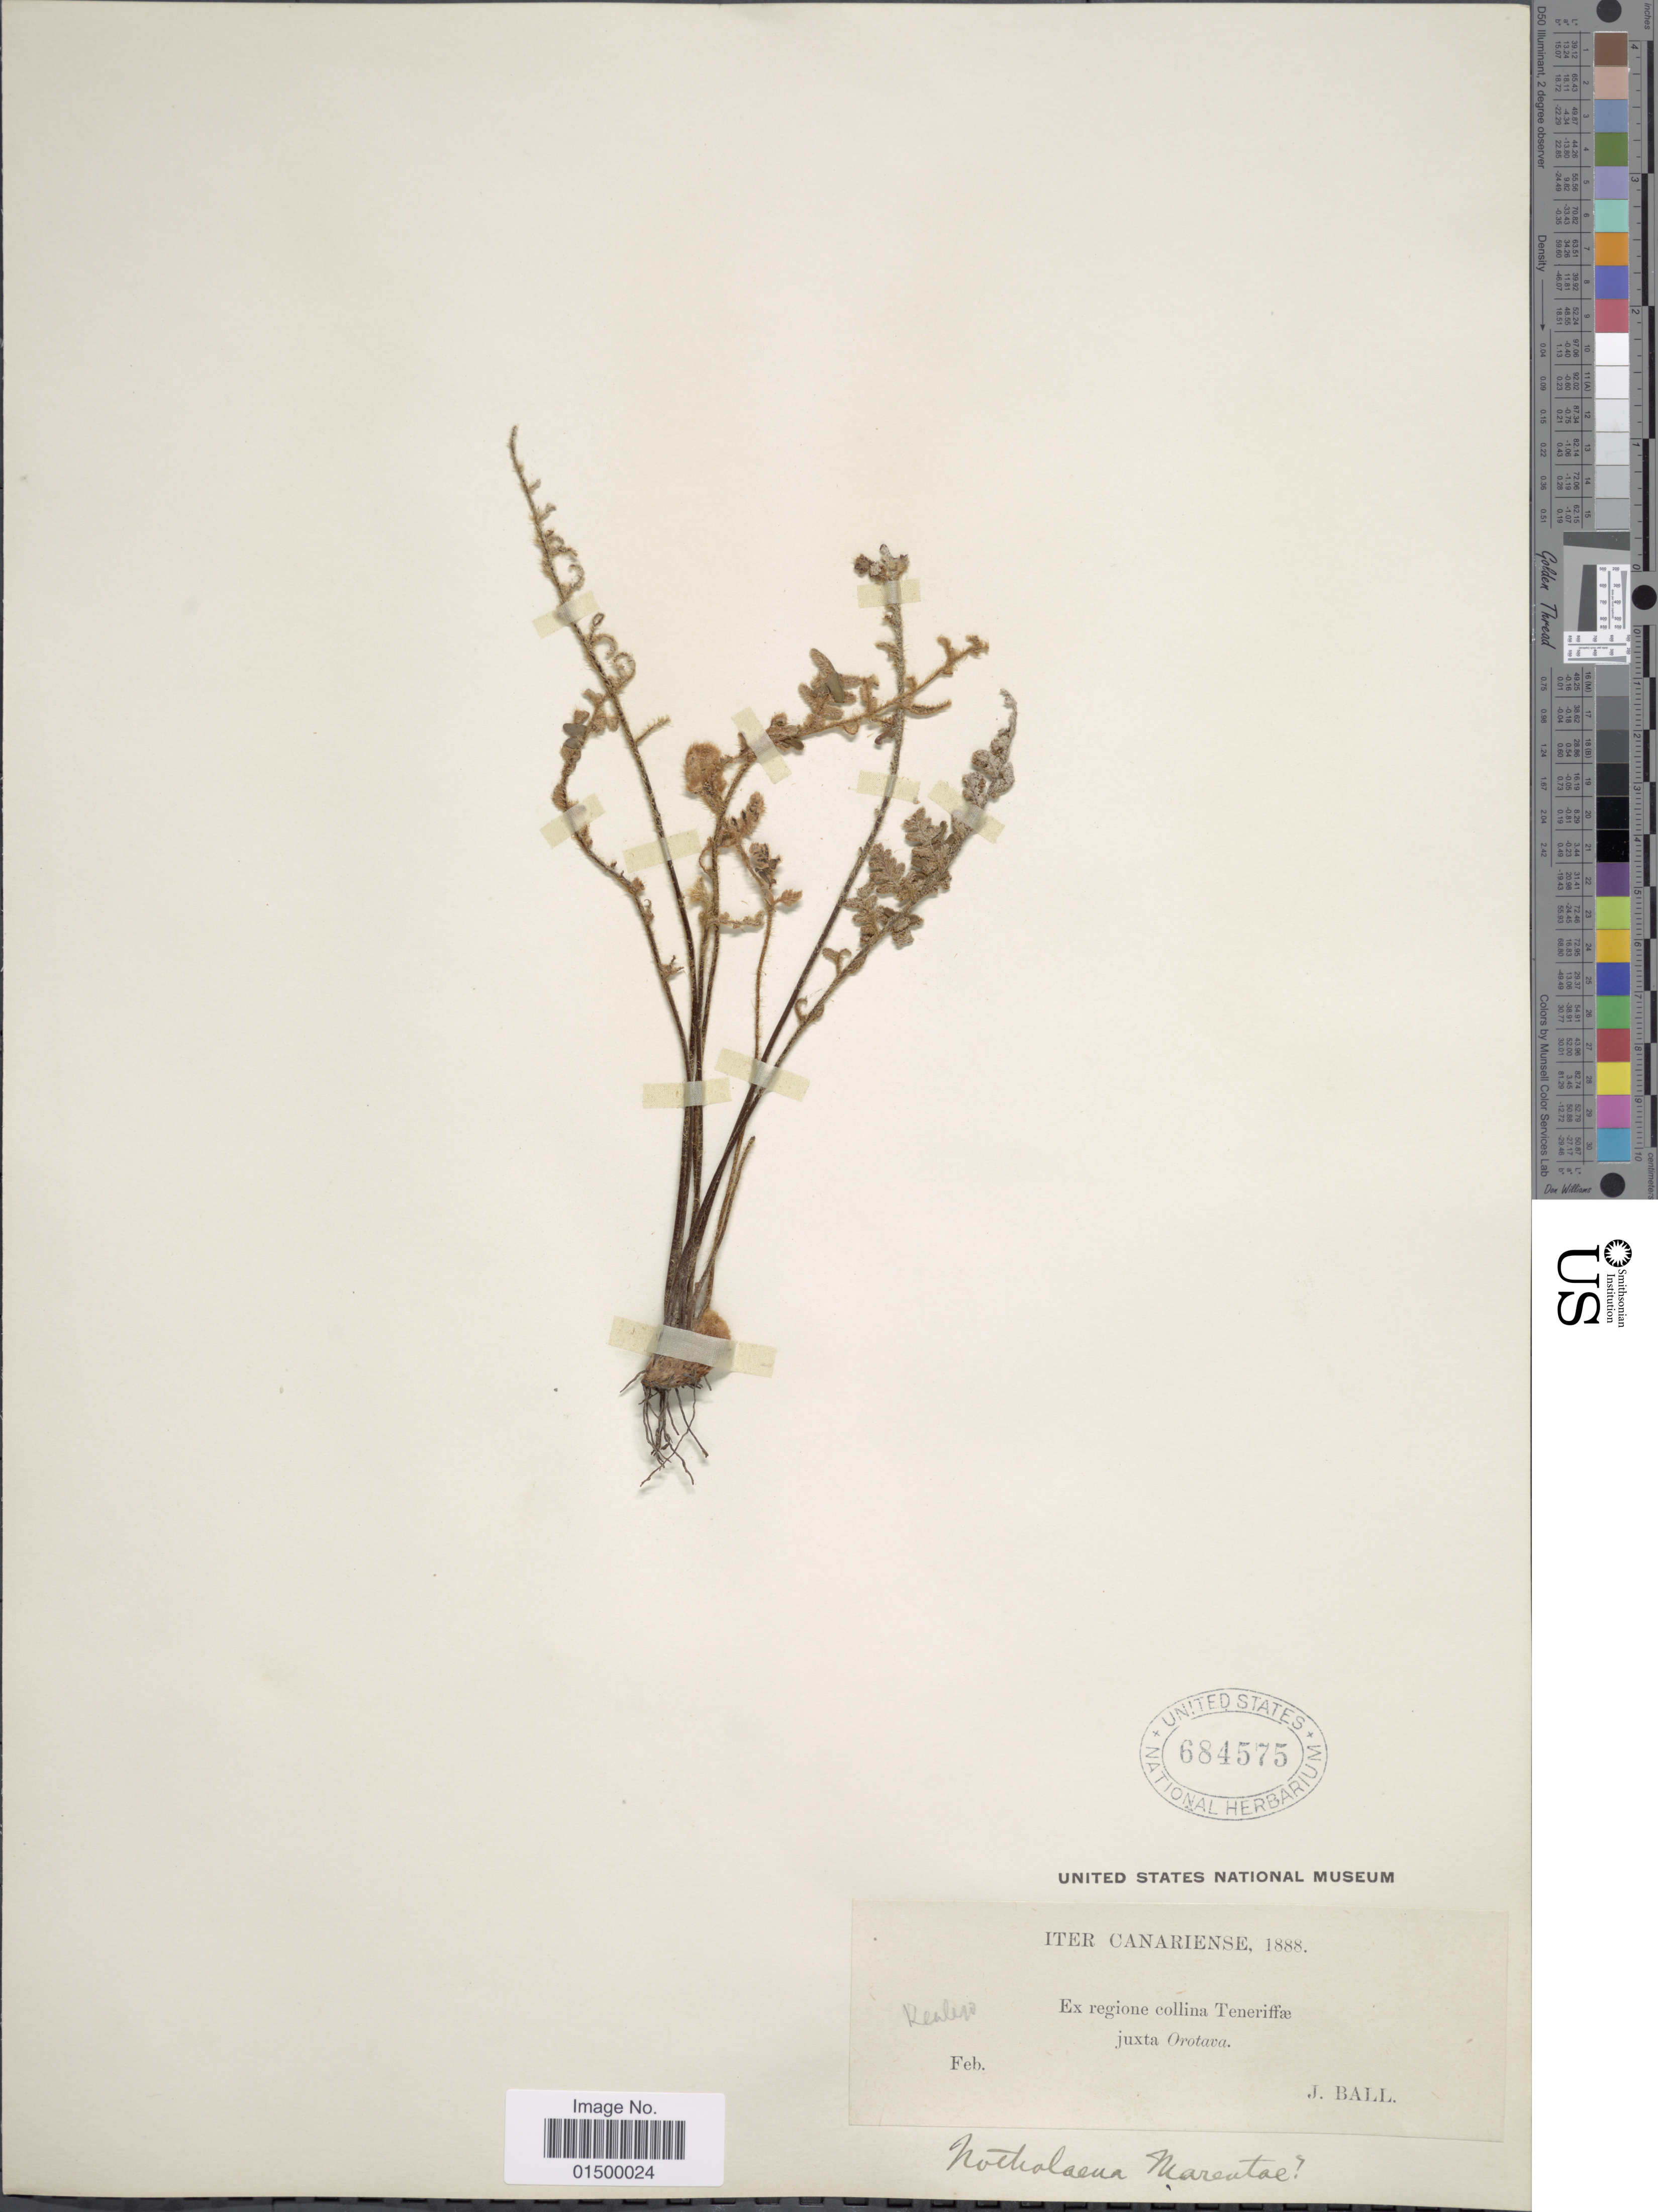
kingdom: Plantae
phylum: Tracheophyta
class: Polypodiopsida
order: Polypodiales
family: Pteridaceae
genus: Cheilanthes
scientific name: Cheilanthes marantae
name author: Domin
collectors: J. Ball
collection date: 1888-02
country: Spain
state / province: Canarias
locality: Regione collina Teneriffae, juxta Orotava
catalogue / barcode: US 684575